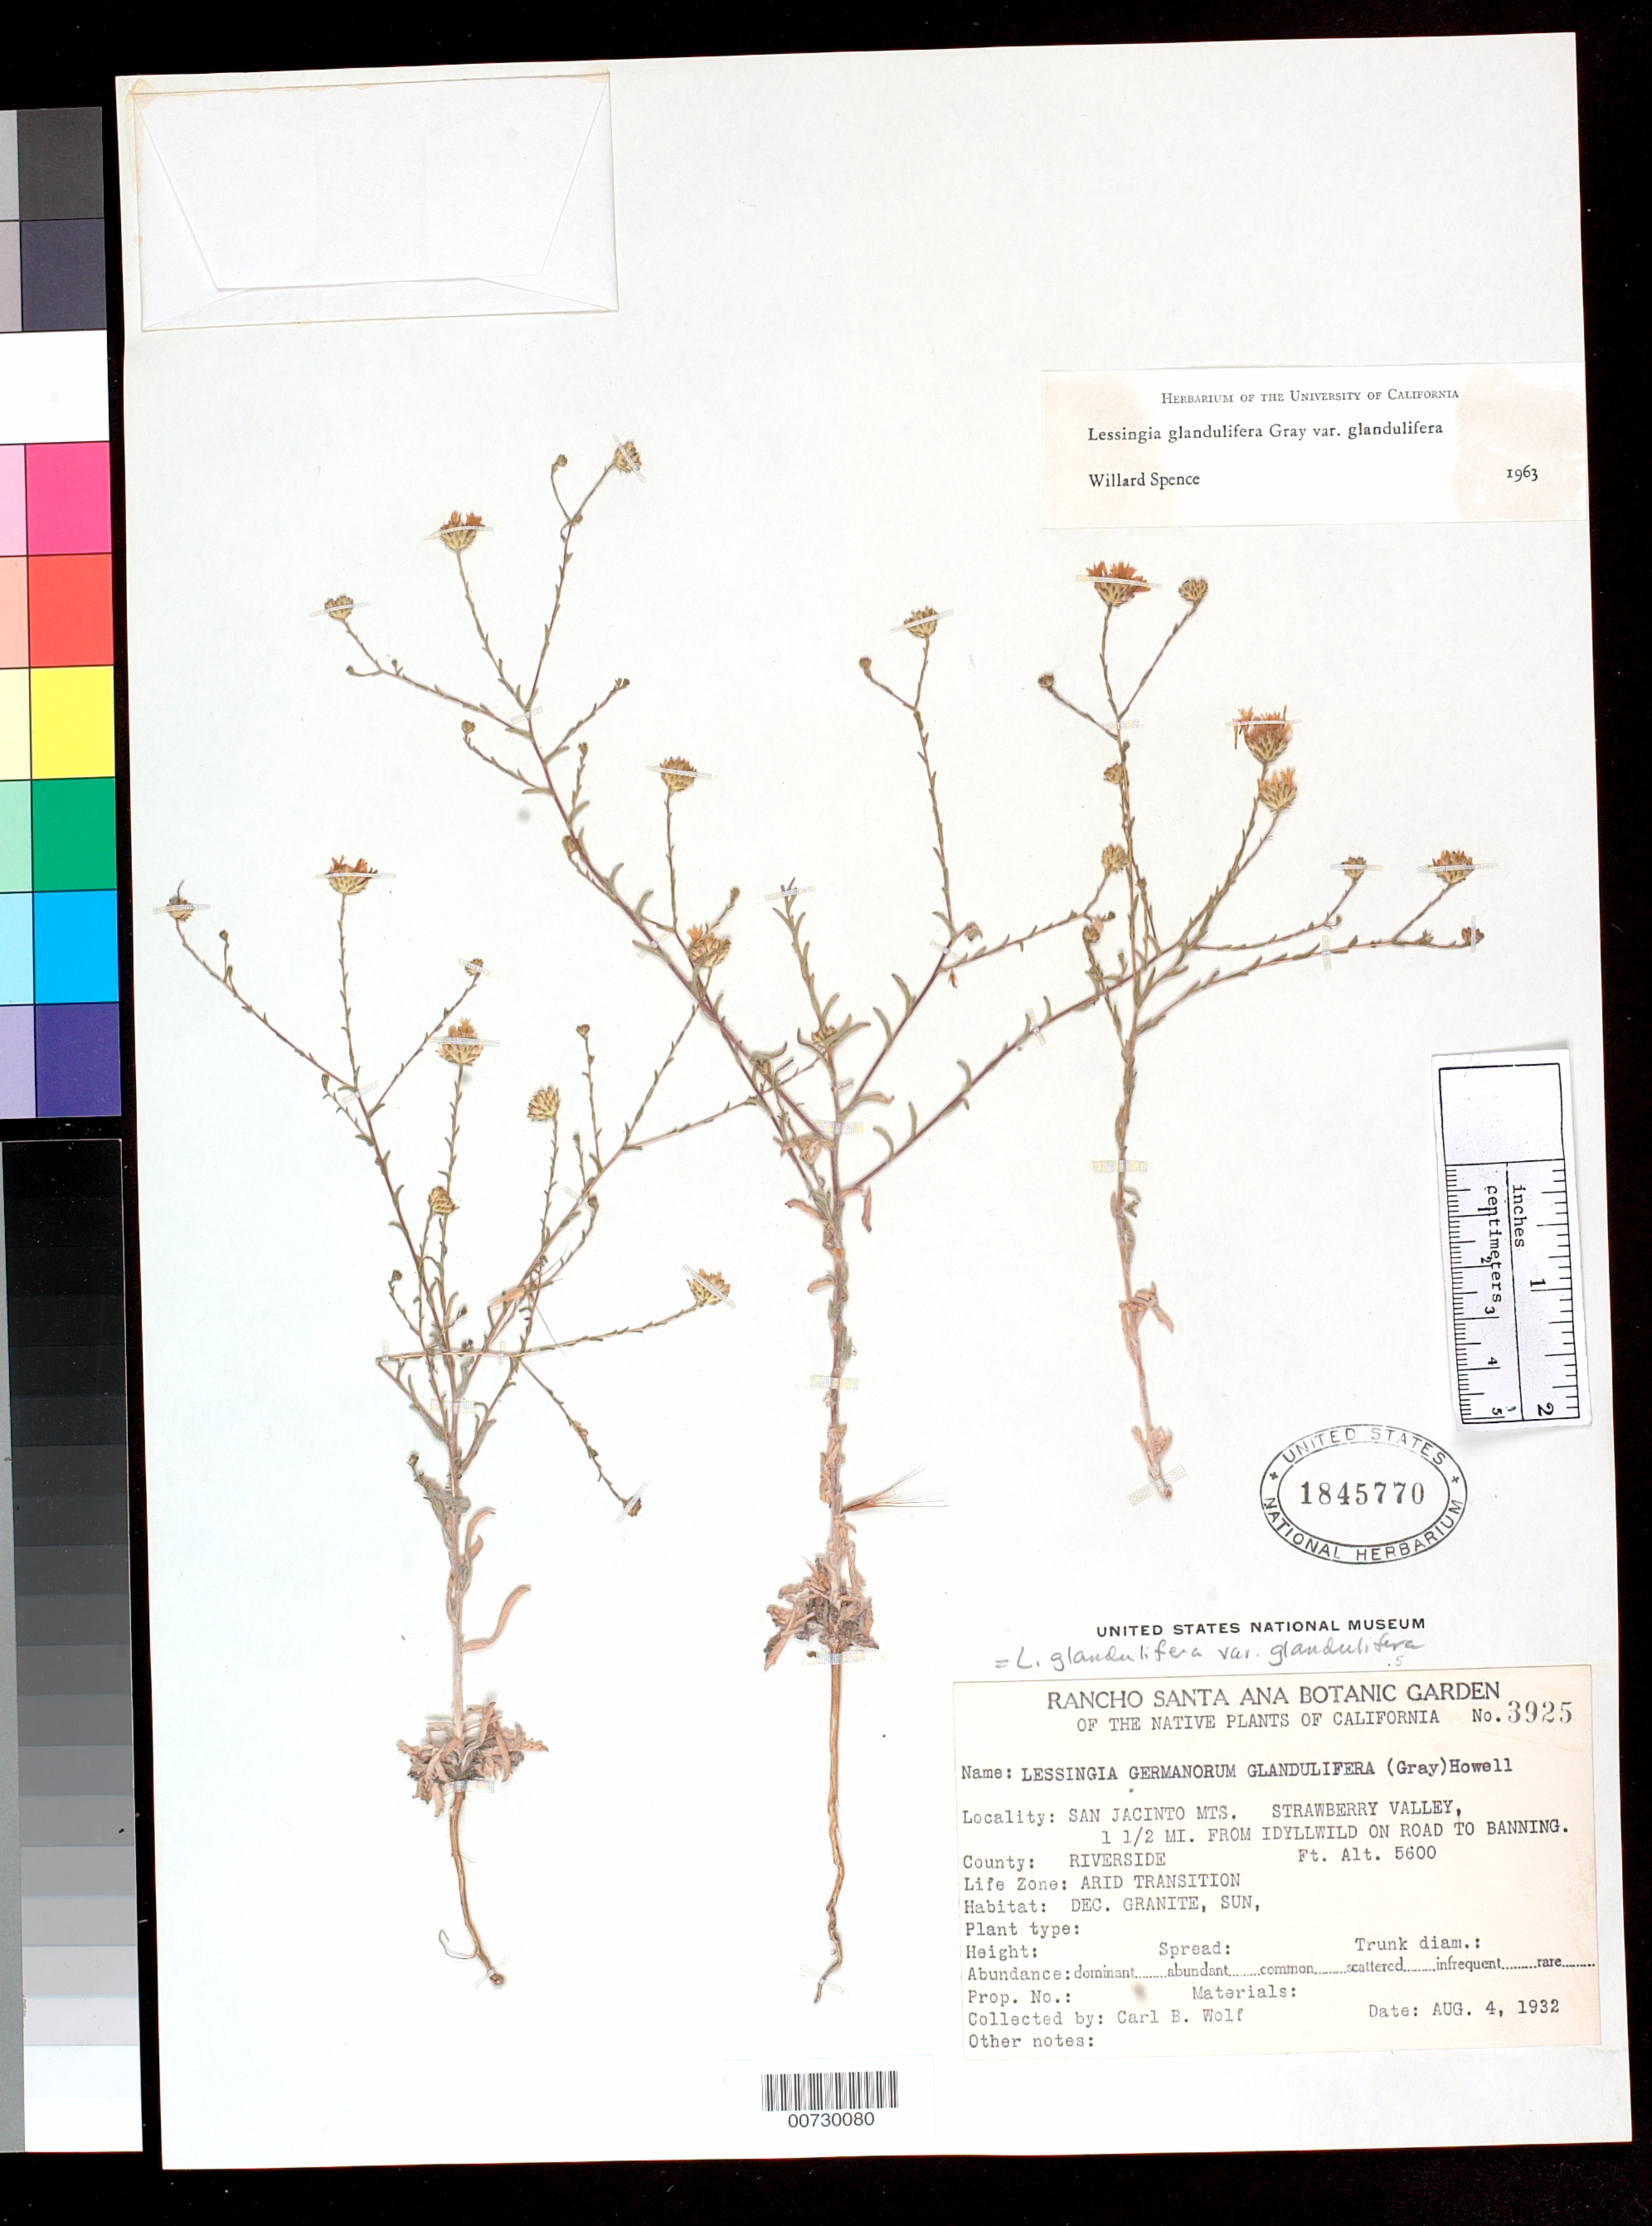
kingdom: Plantae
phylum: Tracheophyta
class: Magnoliopsida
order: Asterales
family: Asteraceae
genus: Lessingia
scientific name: Lessingia glandulifera var. glandulifera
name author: (A. Gray) J.T. Howell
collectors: C. B. Wolf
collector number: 3925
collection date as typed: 4 Aug 1932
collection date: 1932-08-04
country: United States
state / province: California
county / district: Riverside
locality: San Jacinto Mts. Strawberry Valley, 1 1/2 mi. from Idyllwild on road to banning.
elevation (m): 1707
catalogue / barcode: US 1845770